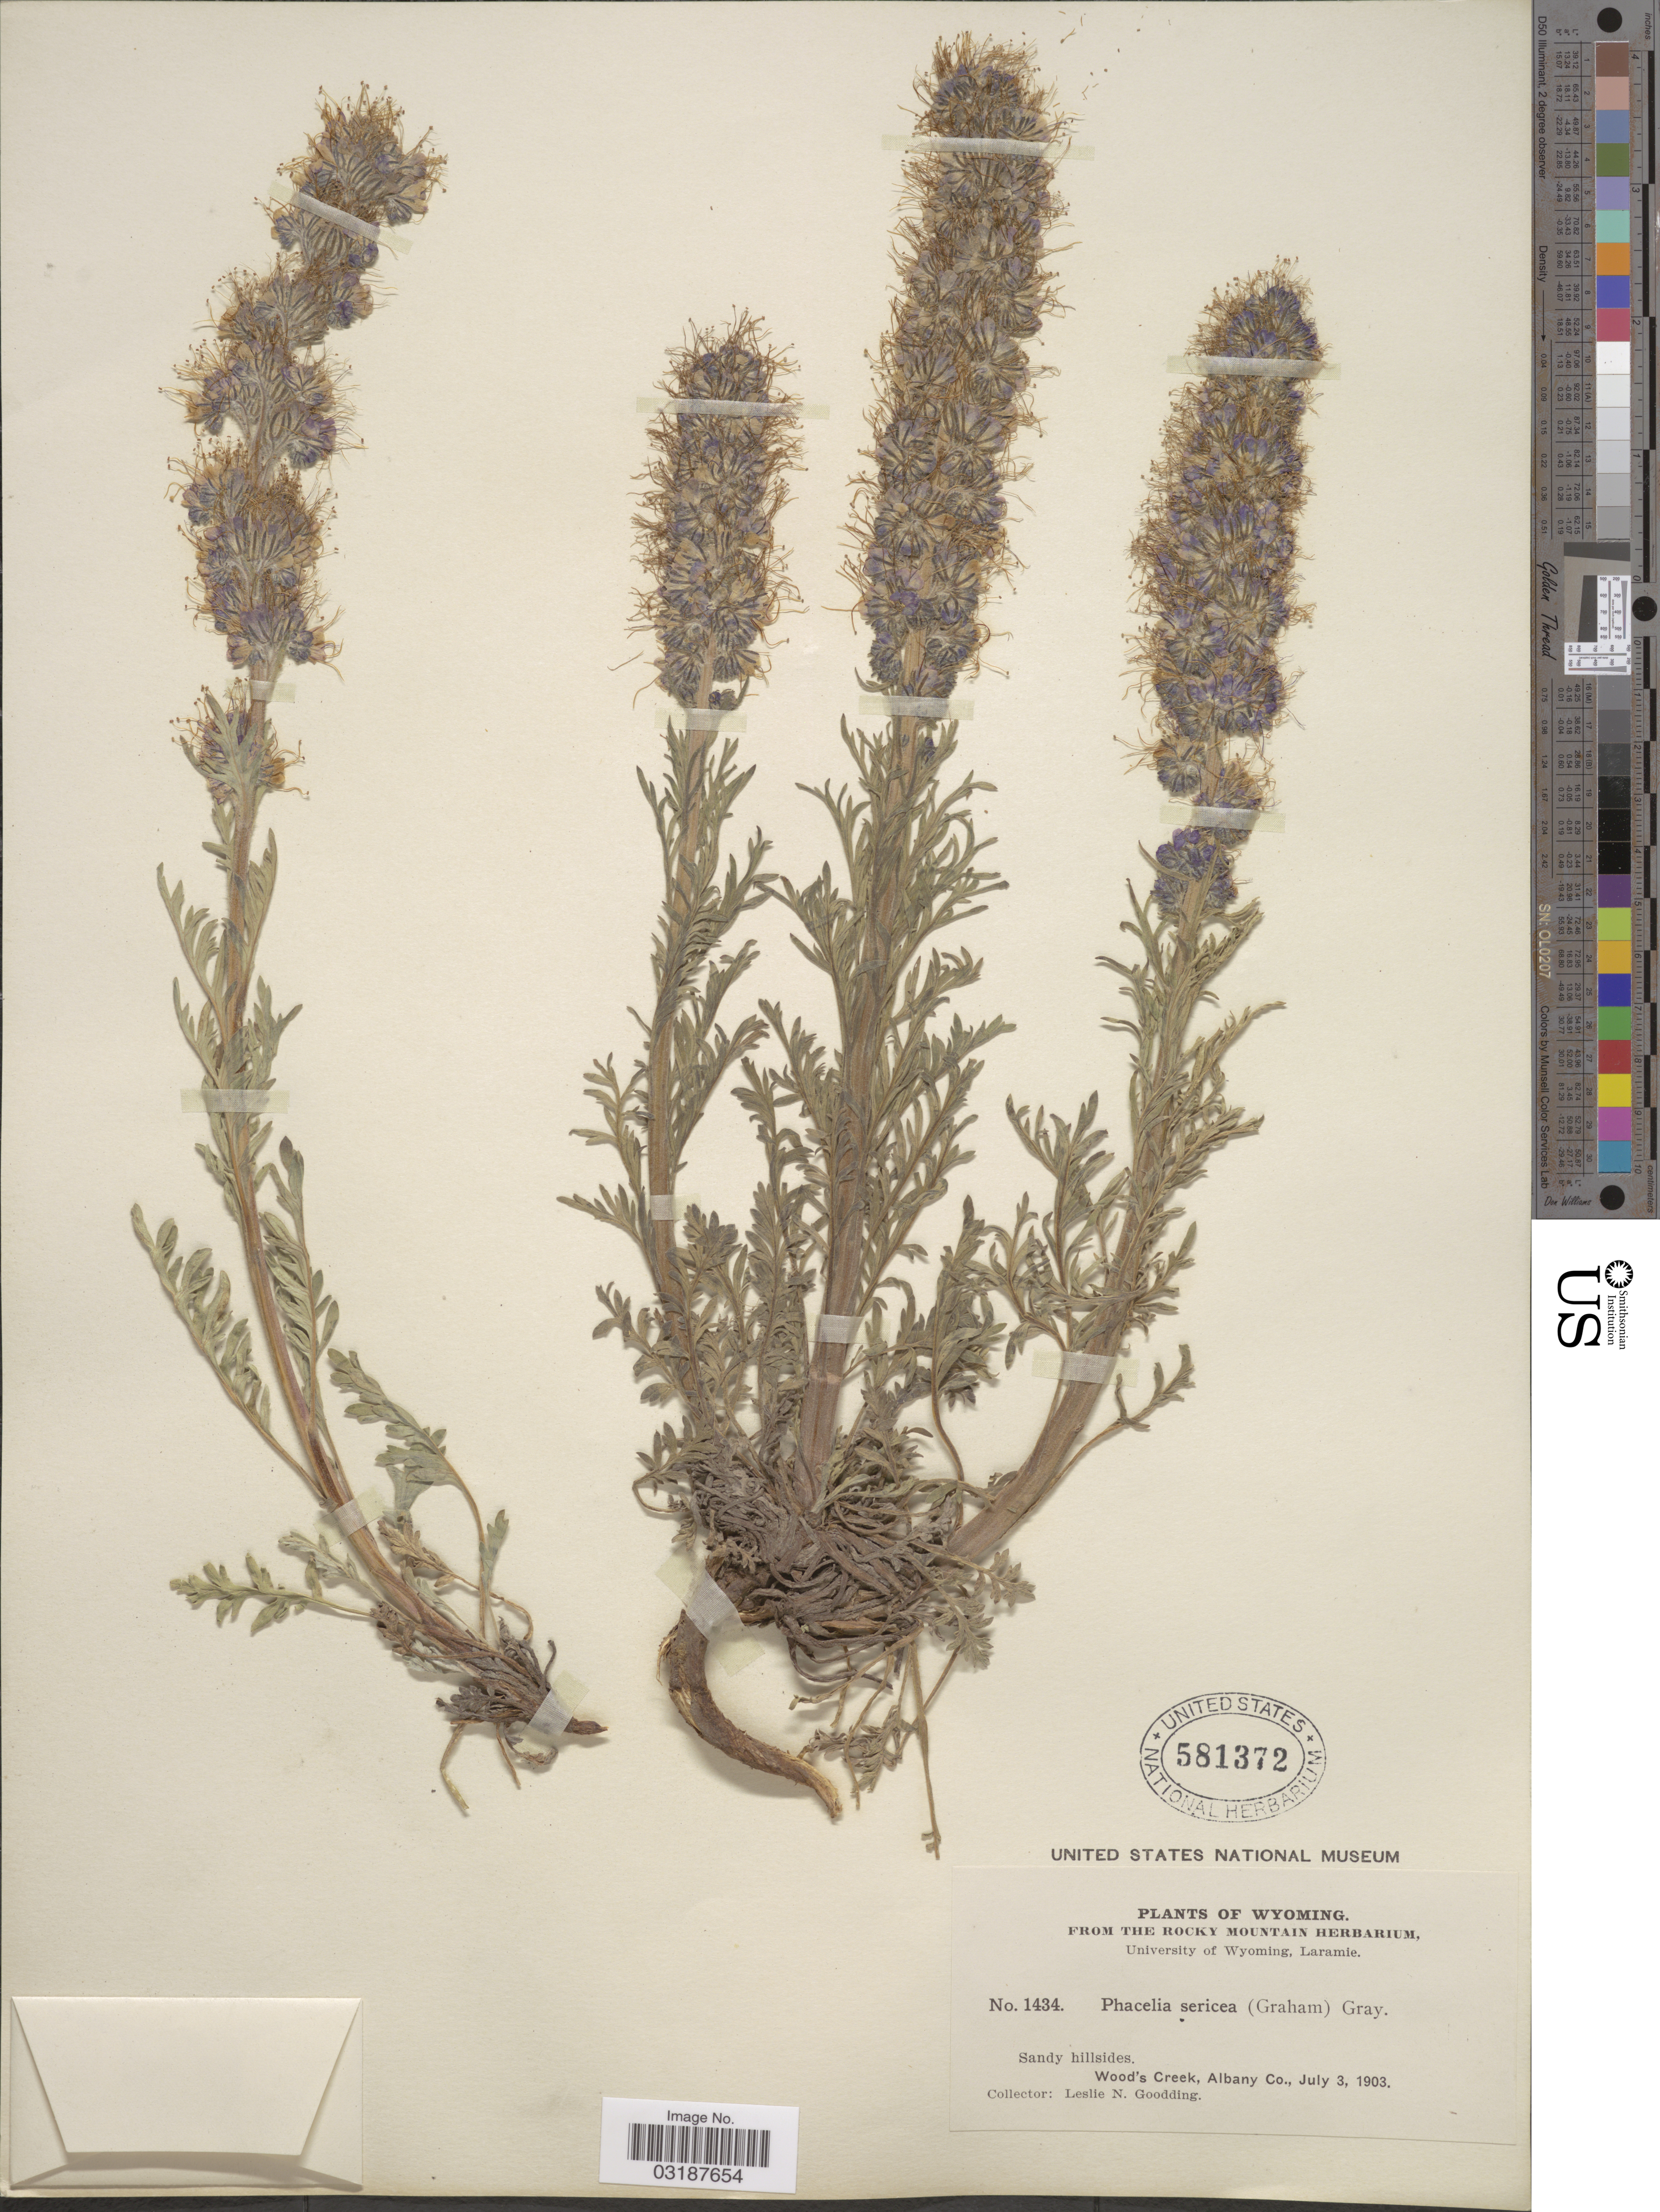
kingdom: Plantae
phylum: Tracheophyta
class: Magnoliopsida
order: Boraginales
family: Hydrophyllaceae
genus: Phacelia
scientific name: Phacelia sericea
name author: (Graham) A. Gray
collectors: L. N. Goodding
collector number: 1434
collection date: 1903-07-03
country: United States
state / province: Wyoming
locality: Wood's Creek, Albany Co.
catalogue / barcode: US 581372